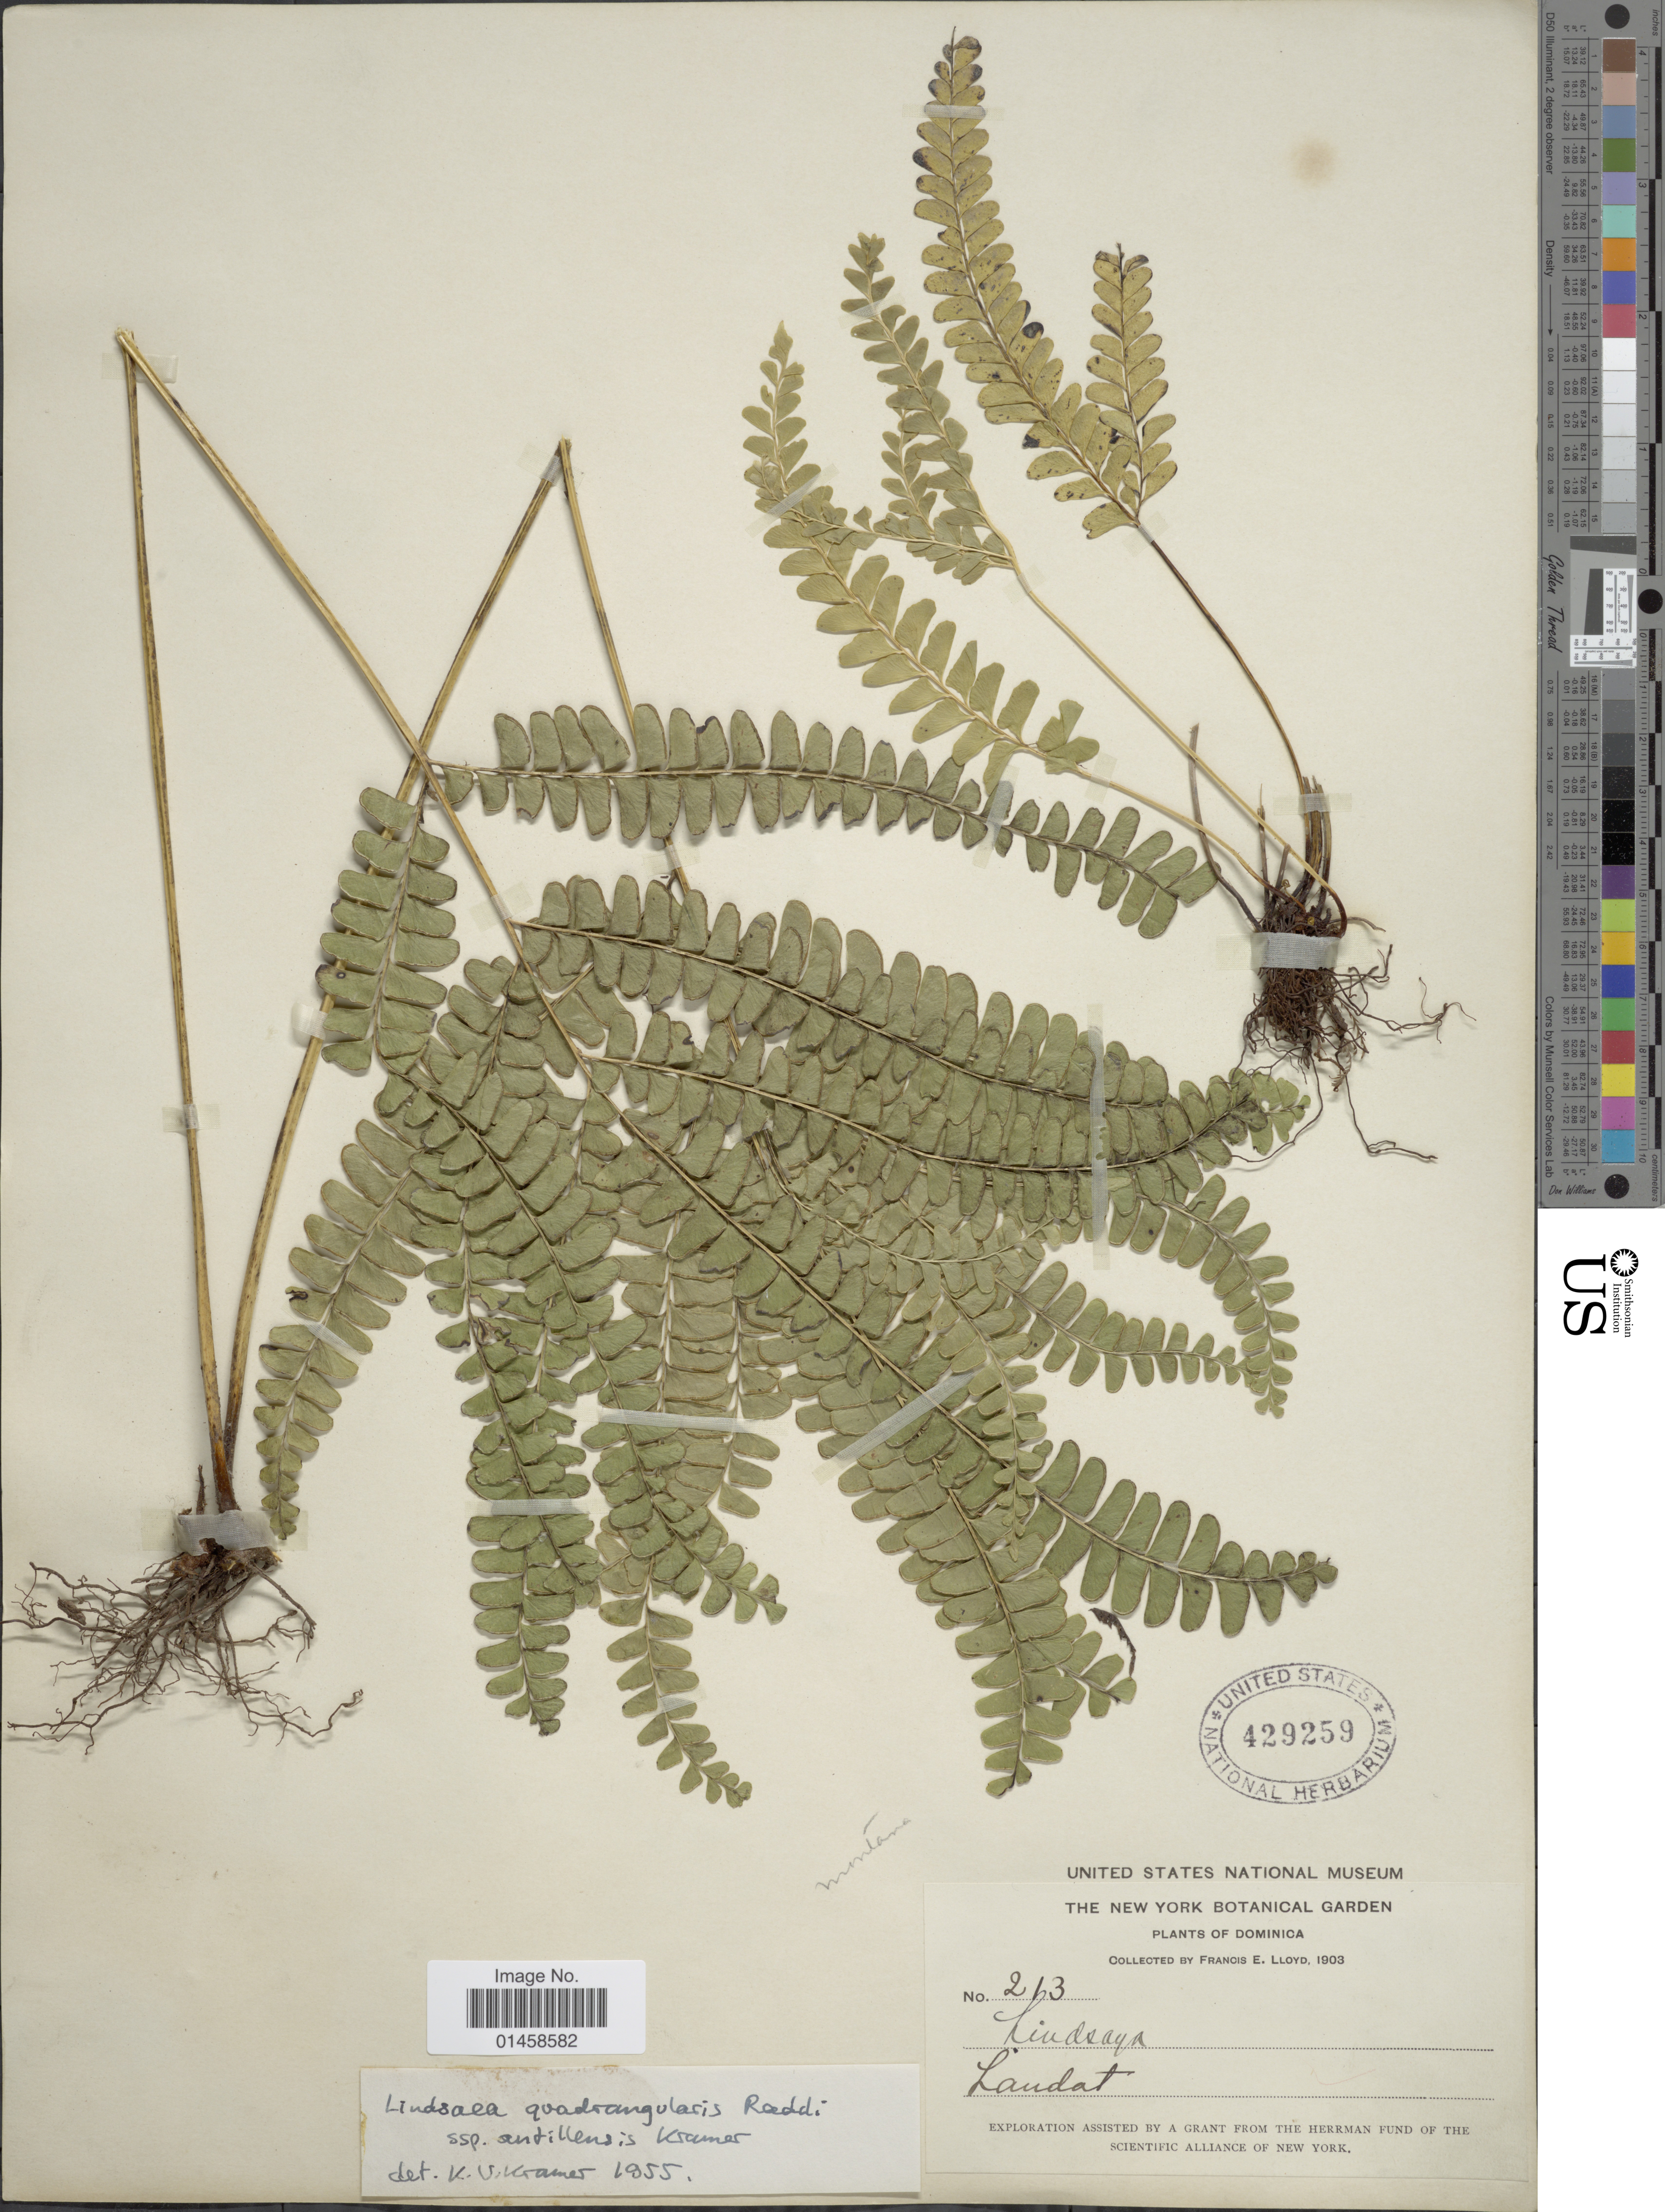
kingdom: Plantae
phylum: Tracheophyta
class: Polypodiopsida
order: Polypodiales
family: Lindsaeaceae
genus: Lindsaea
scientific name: Lindsaea quadrangularis subsp. antillensis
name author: K.U. Kramer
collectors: Lloyd, C. E.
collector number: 213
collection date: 1903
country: Dominica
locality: Laudat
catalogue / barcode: US 429259